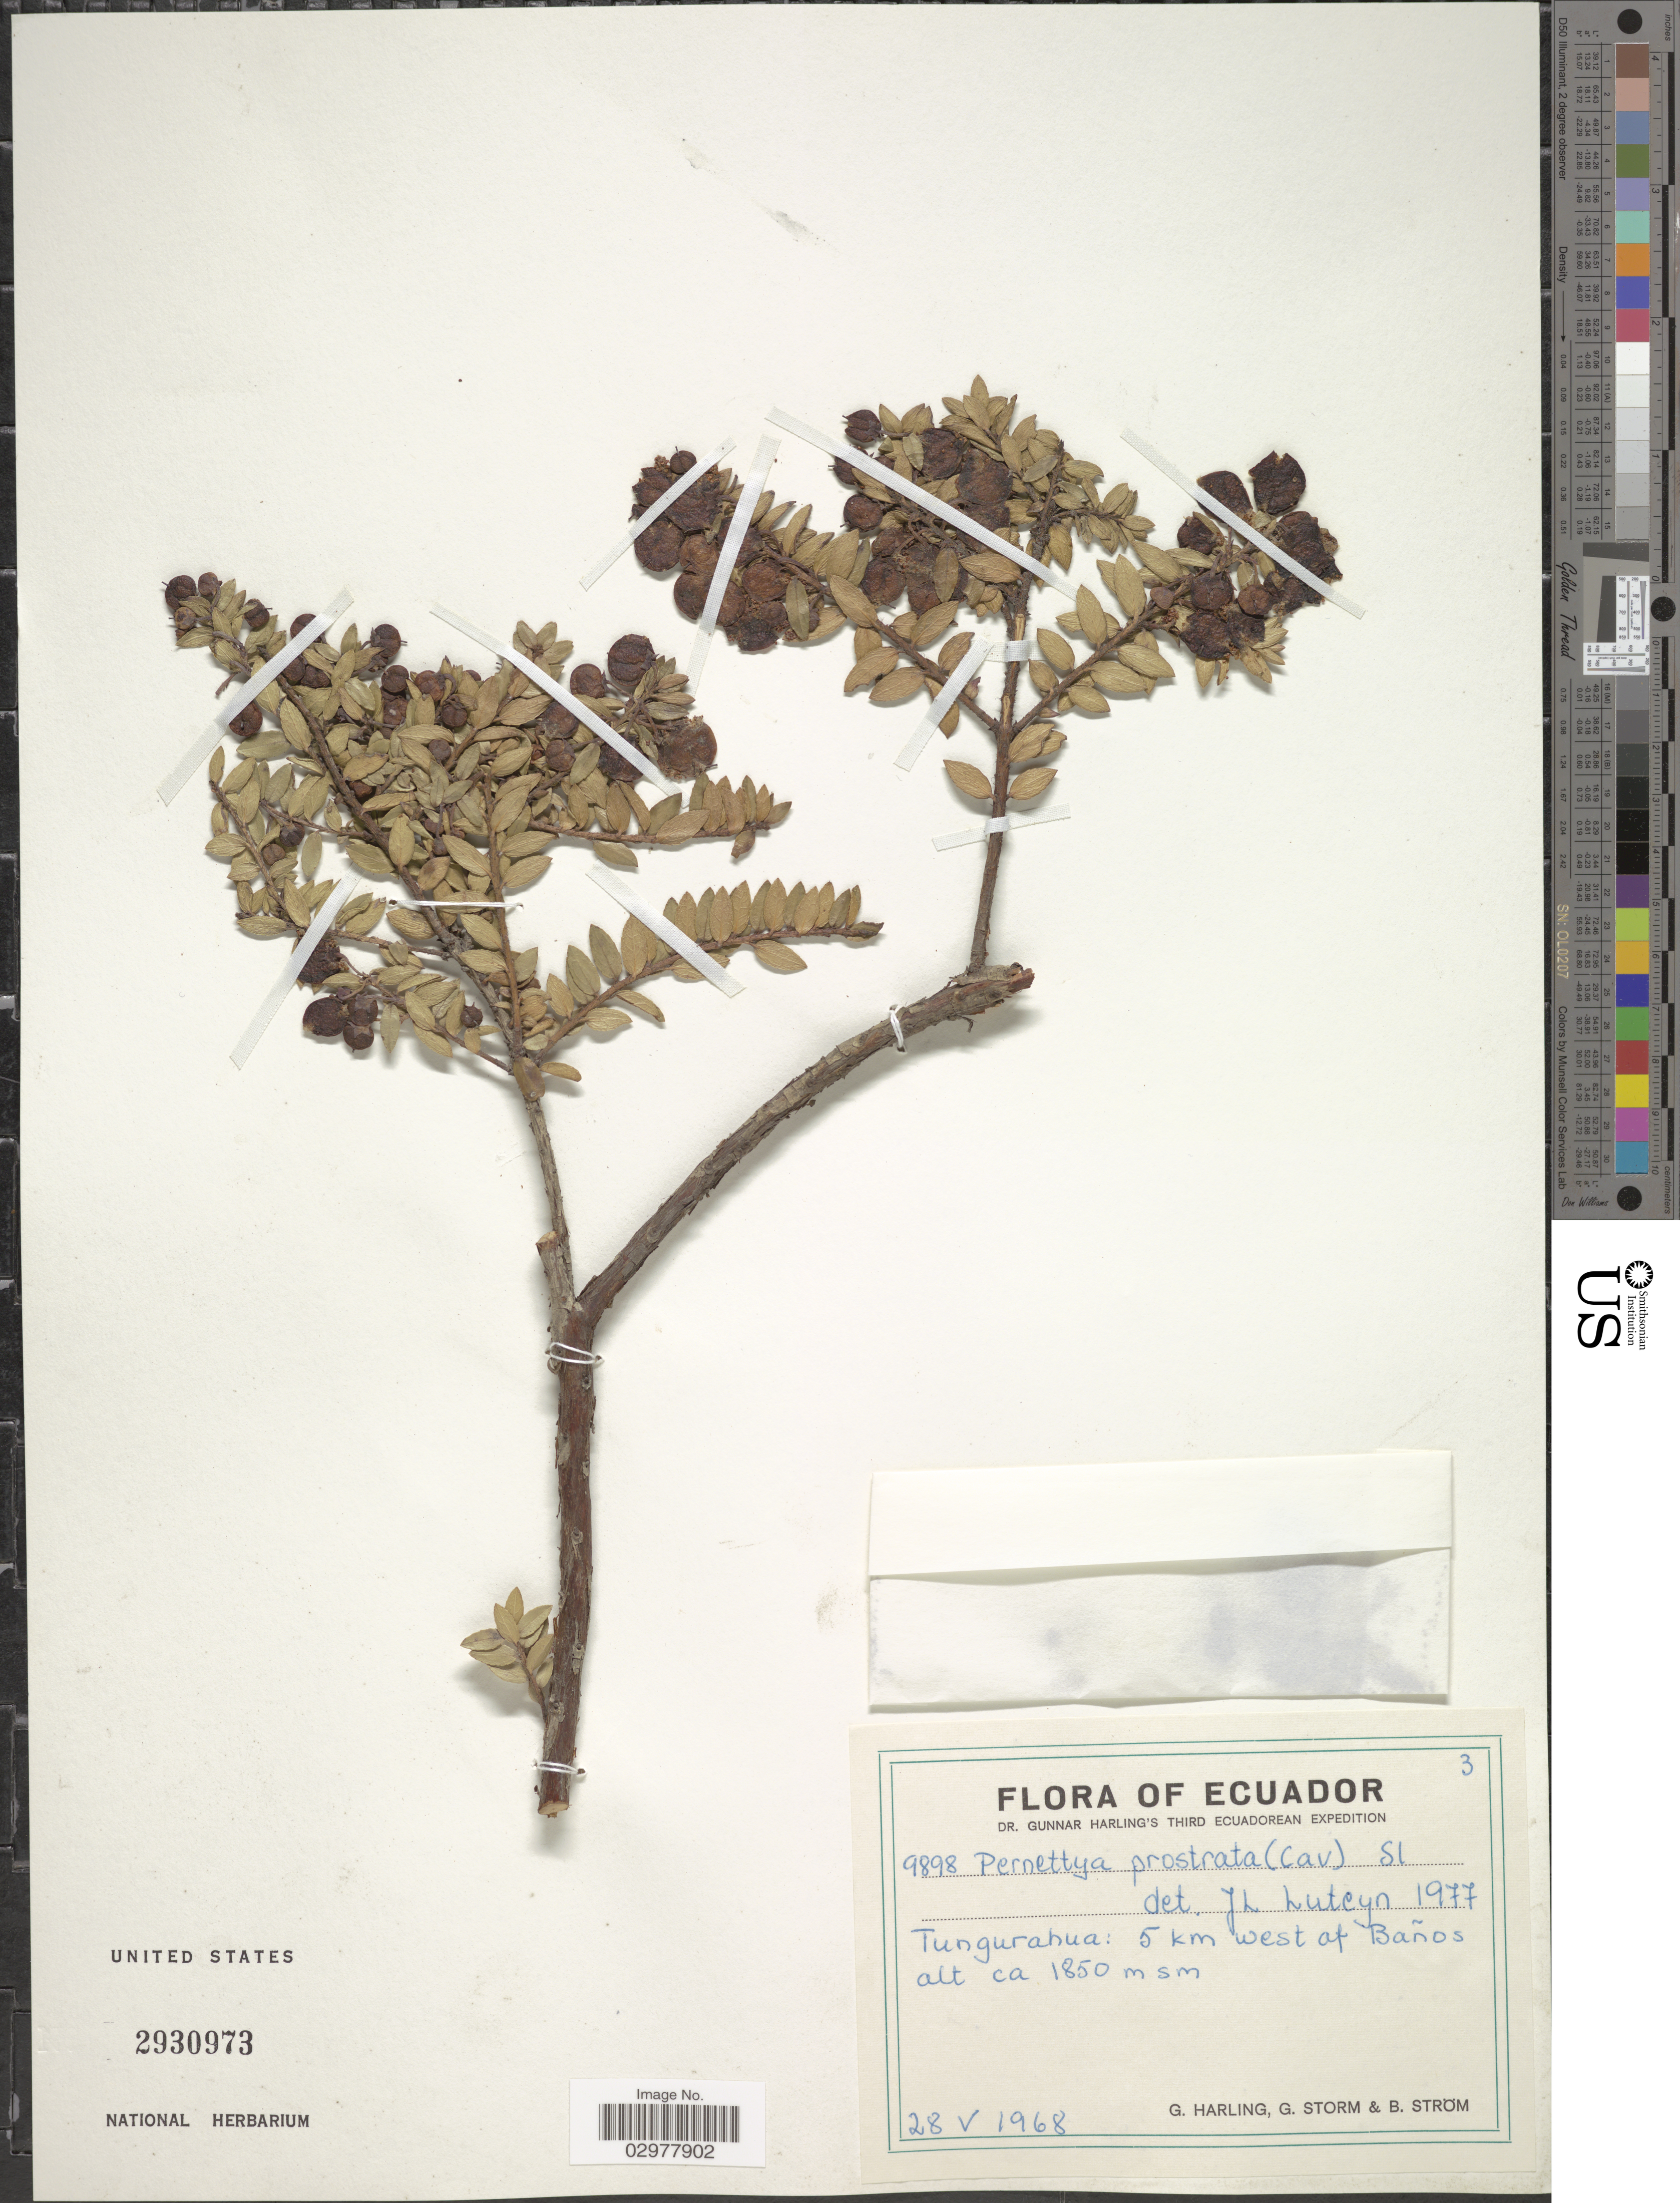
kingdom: Plantae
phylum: Tracheophyta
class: Magnoliopsida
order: Ericales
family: Ericaceae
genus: Pernettya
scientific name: Pernettya prostrata var. euprostrata Sleumer, nom. inval.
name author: Sleumer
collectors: G. Harling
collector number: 9898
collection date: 1968-05-28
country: Ecuador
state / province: Tungurahua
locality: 5 km west of Baños.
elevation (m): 1850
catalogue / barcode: US 2930973